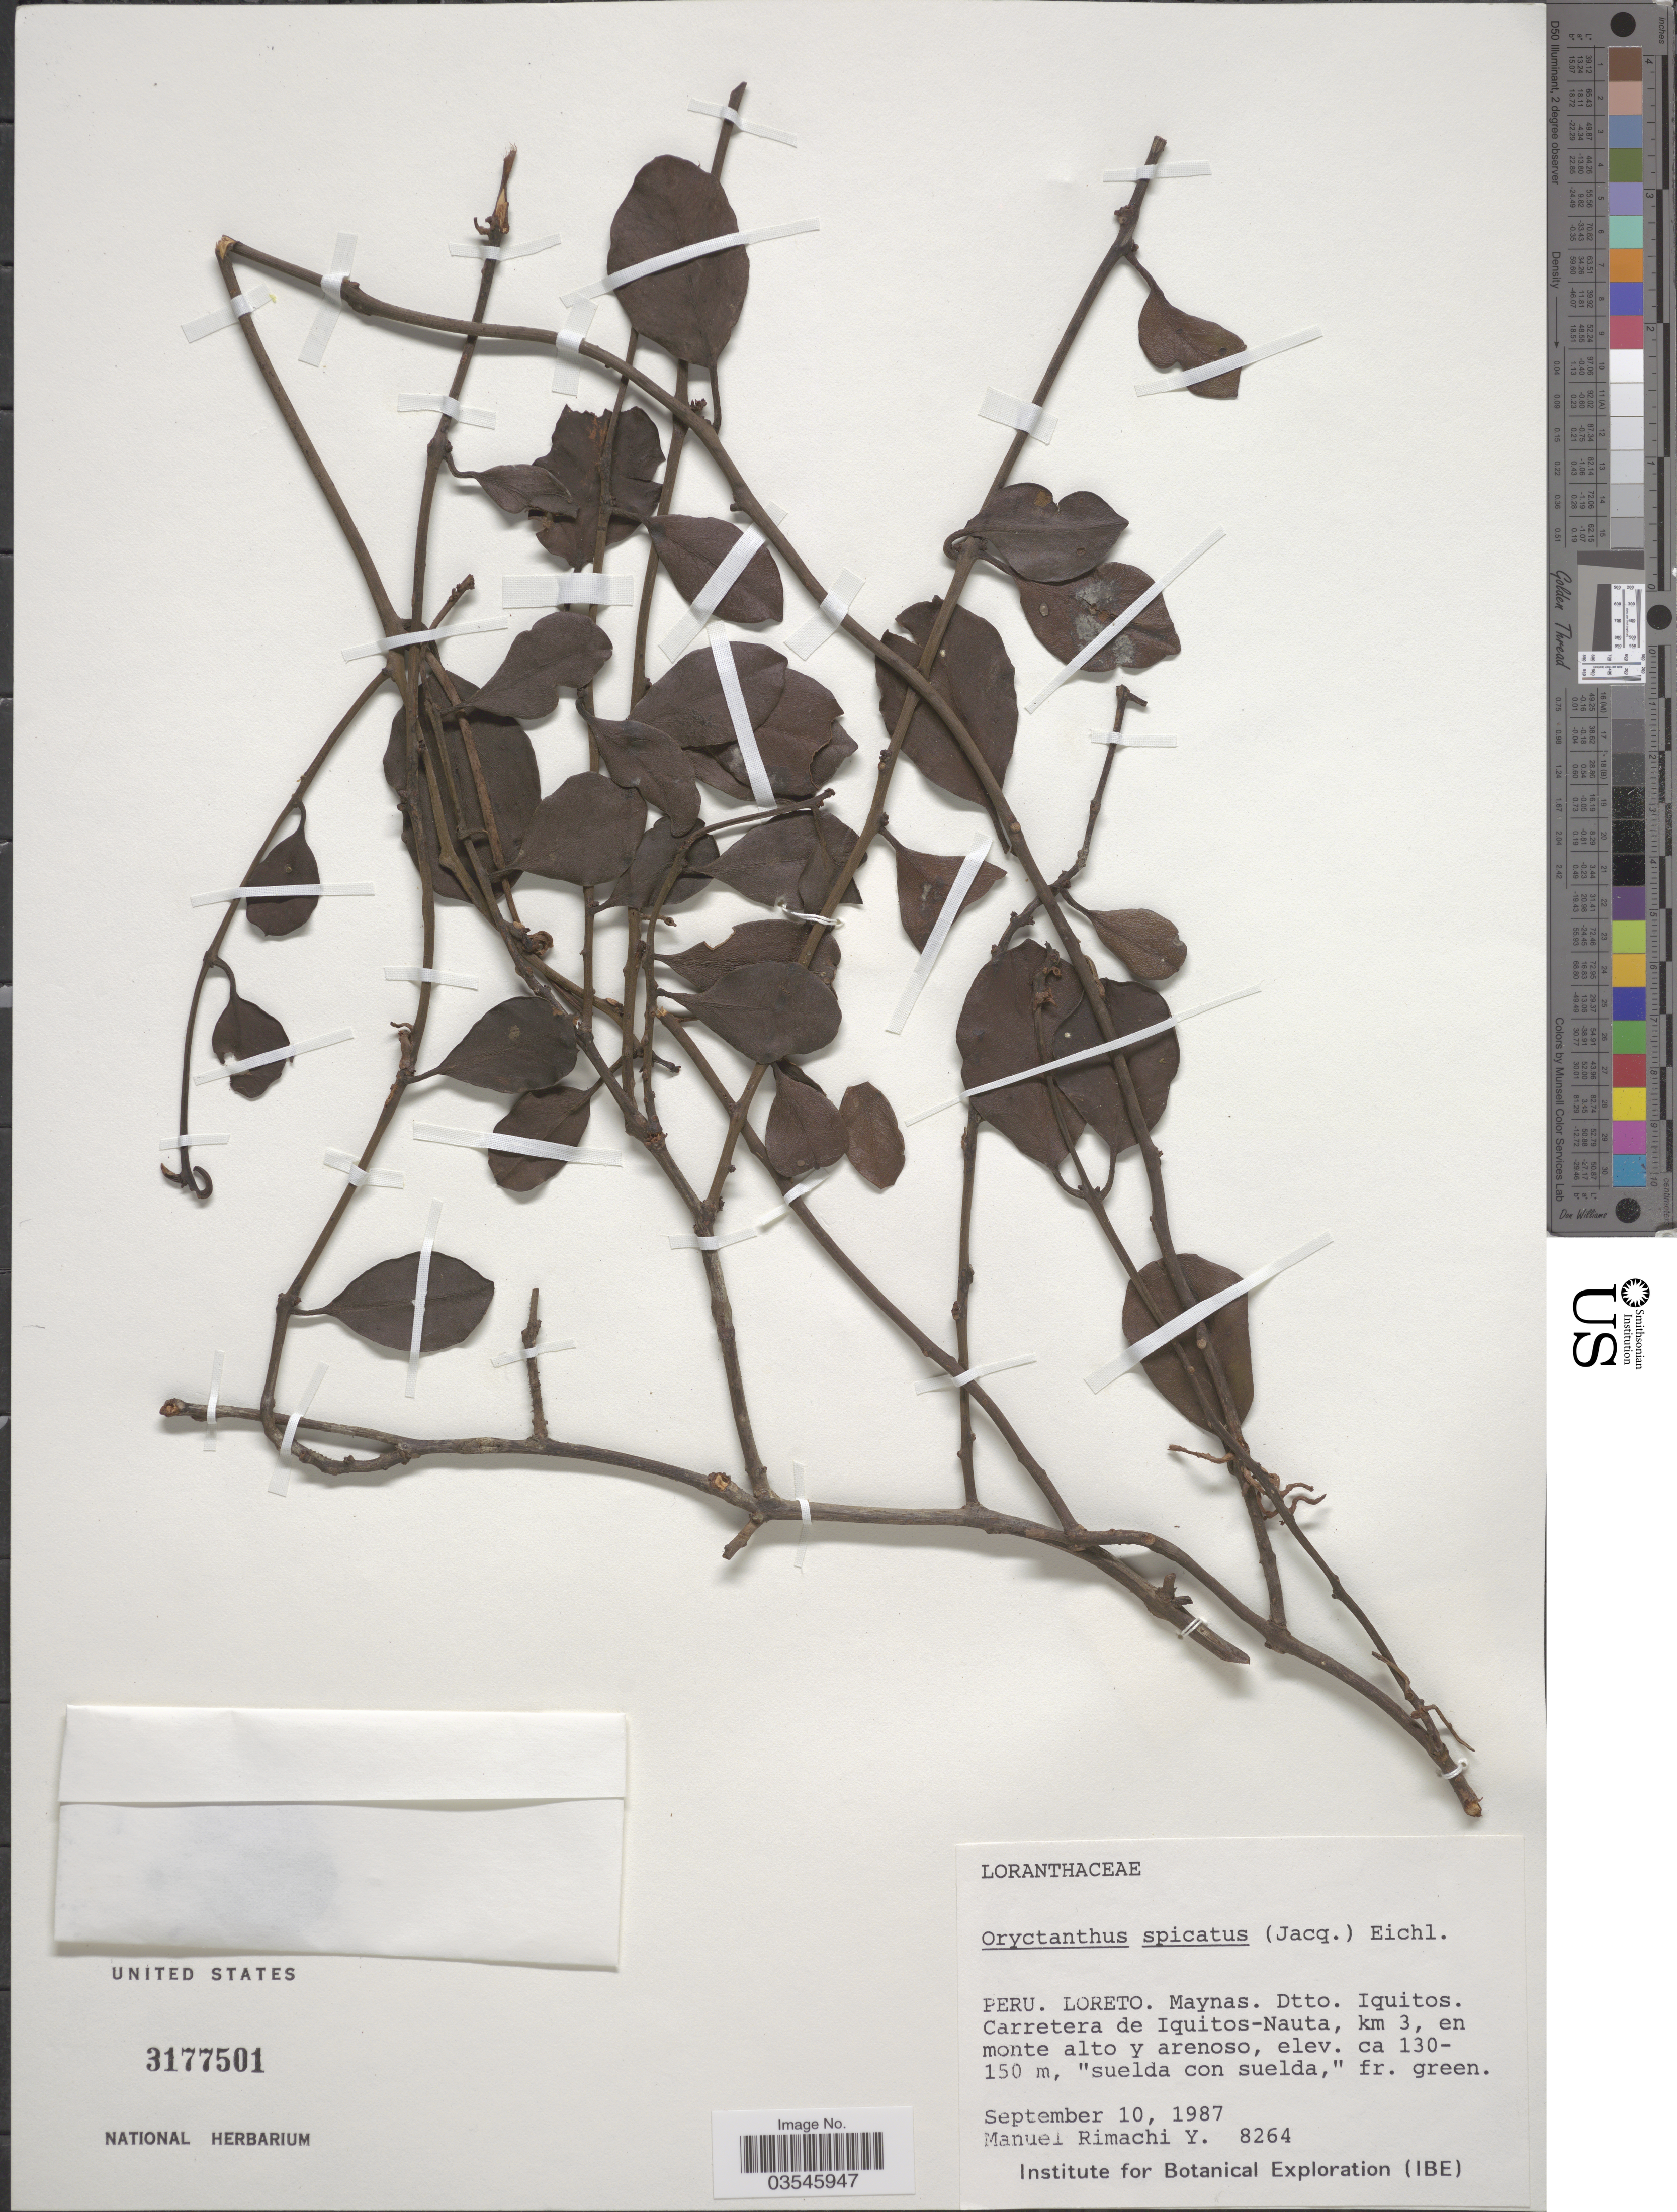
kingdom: Plantae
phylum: Tracheophyta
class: Magnoliopsida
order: Santalales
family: Loranthaceae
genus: Oryctanthus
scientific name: Oryctanthus spicatus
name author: (Jacq.) Eichler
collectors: M. Rimachi Y.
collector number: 8264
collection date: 1987-09-10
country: Peru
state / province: Loreto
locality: Maynas. Dtto. Iquitos. Carretera de Iquitos-Nauta, km 3.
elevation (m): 130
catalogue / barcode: US 3177501